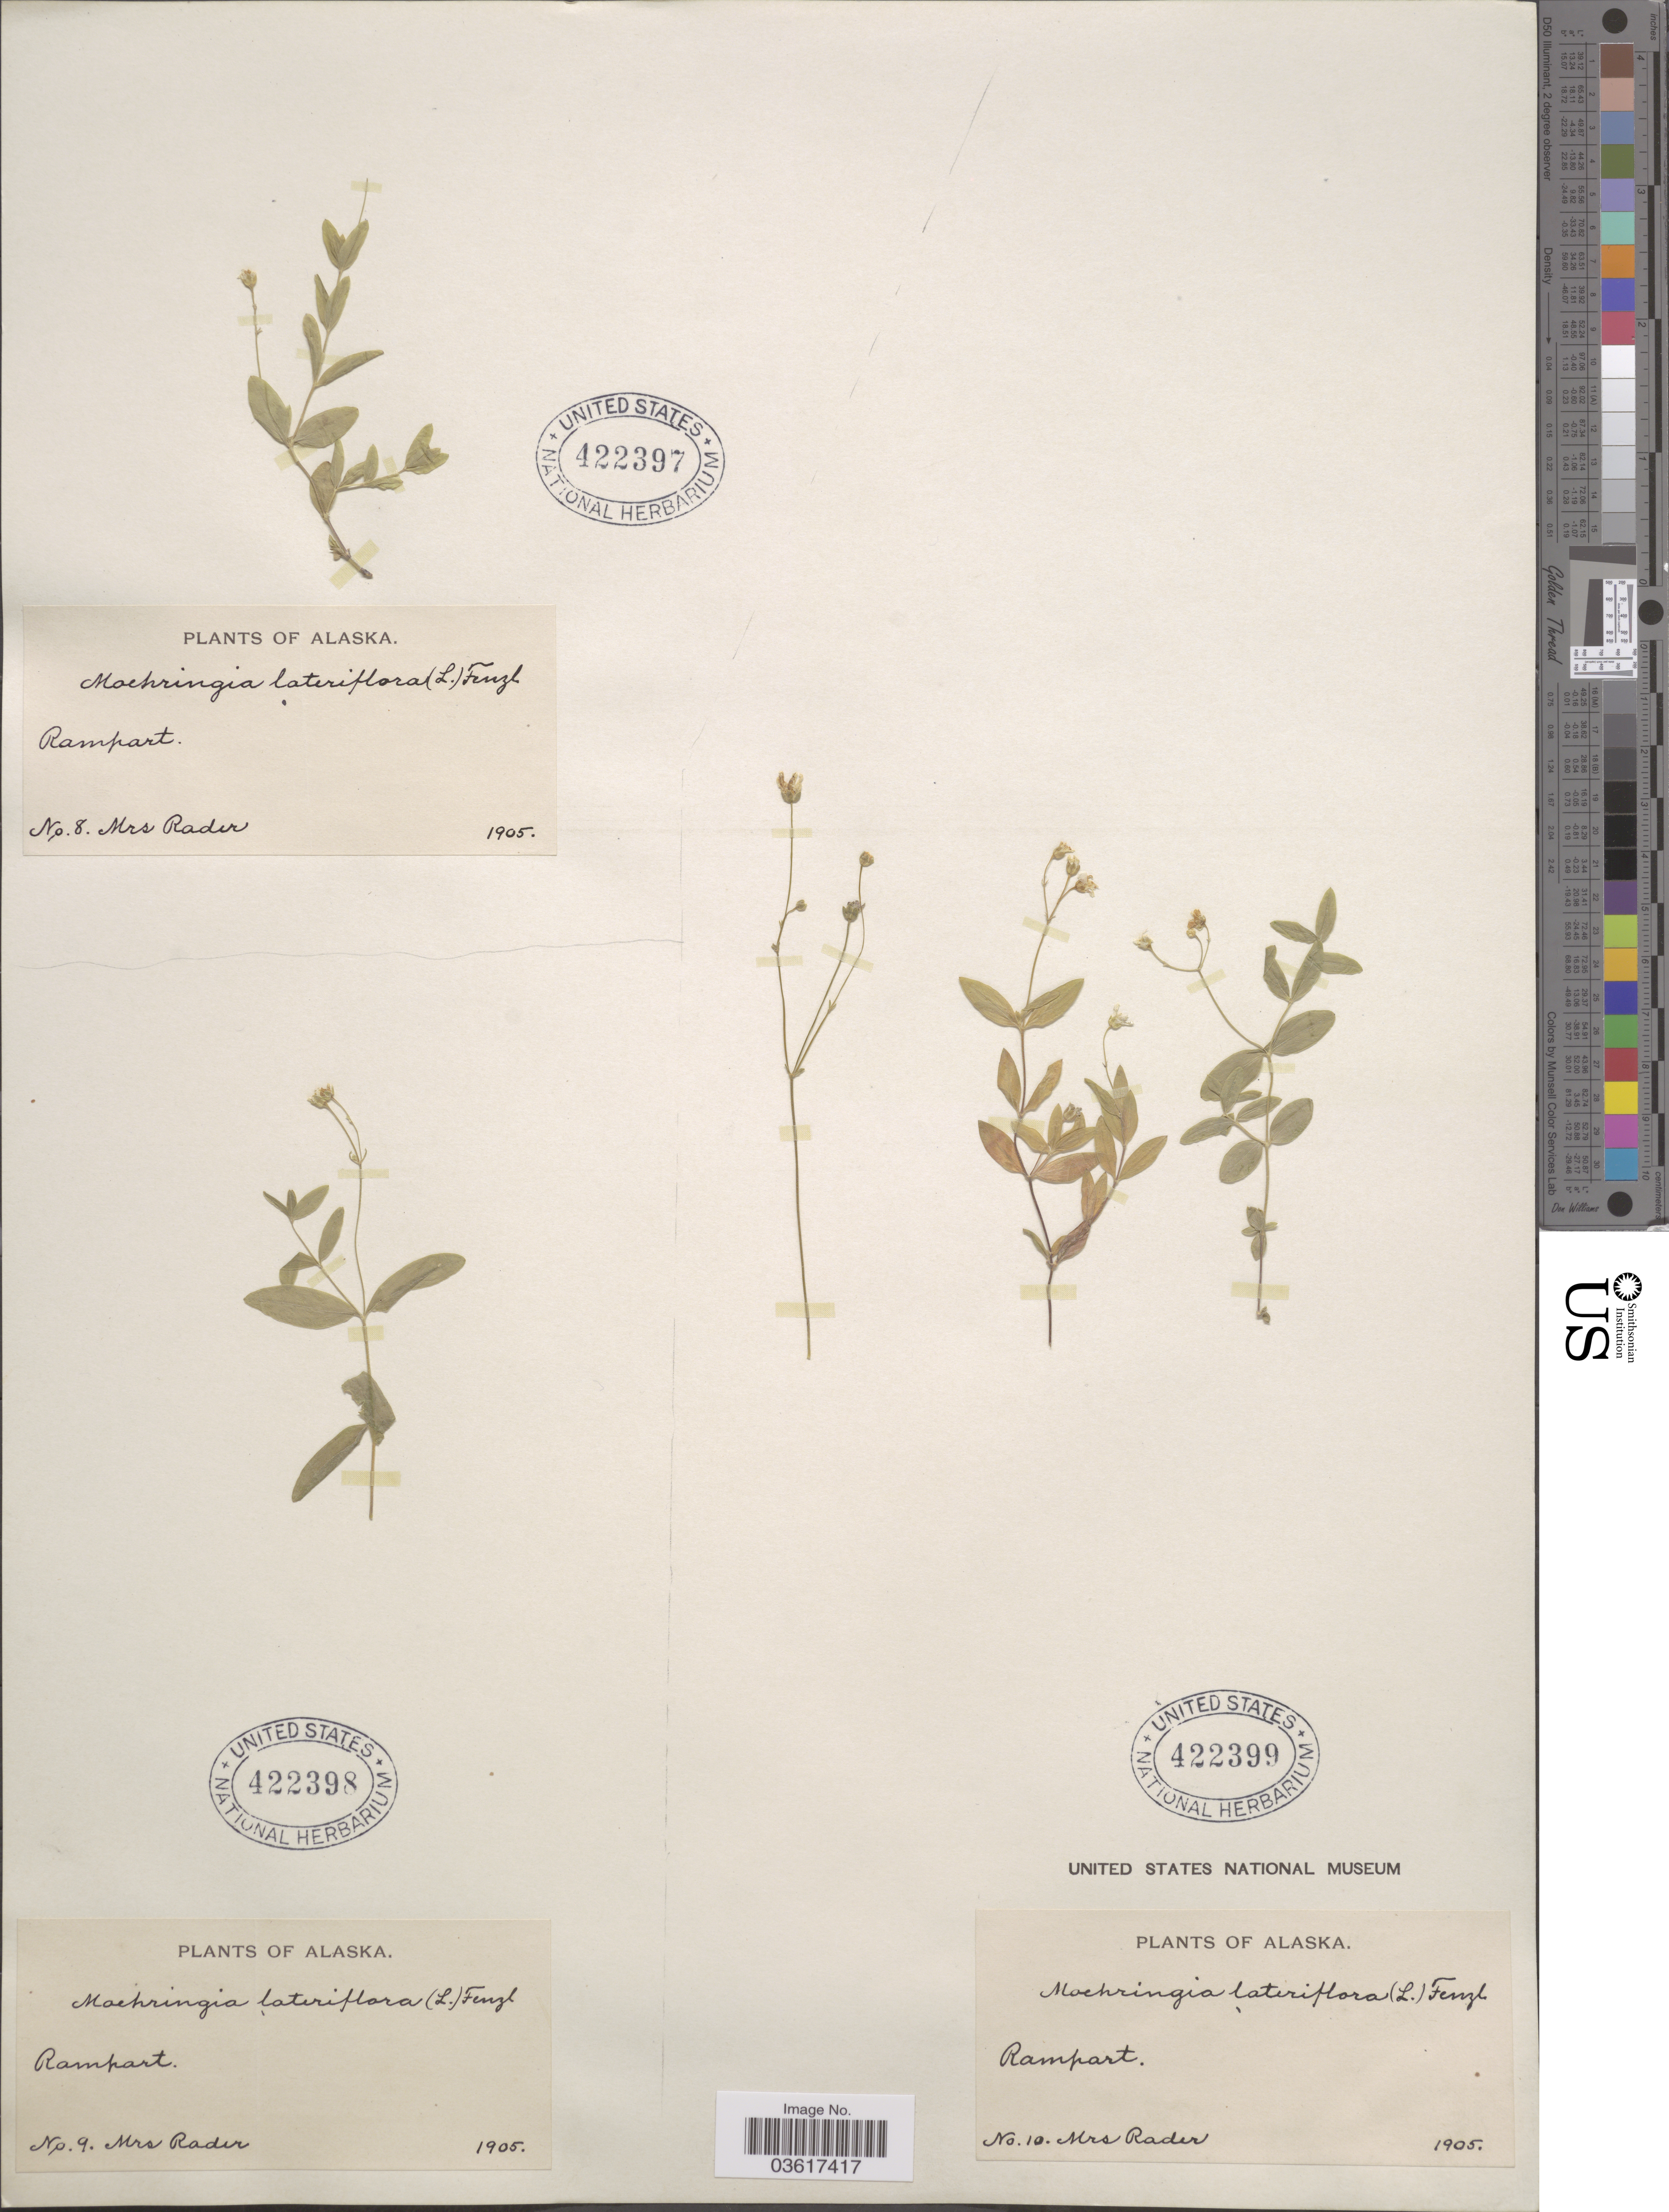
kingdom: Plantae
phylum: Tracheophyta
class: Magnoliopsida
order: Caryophyllales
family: Caryophyllaceae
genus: Moehringia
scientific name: Moehringia lateriflora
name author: (L.) Fenzl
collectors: Mrs. Rader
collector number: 9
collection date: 1905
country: United States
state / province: Alaska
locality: Rampart.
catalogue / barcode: US 422398-2